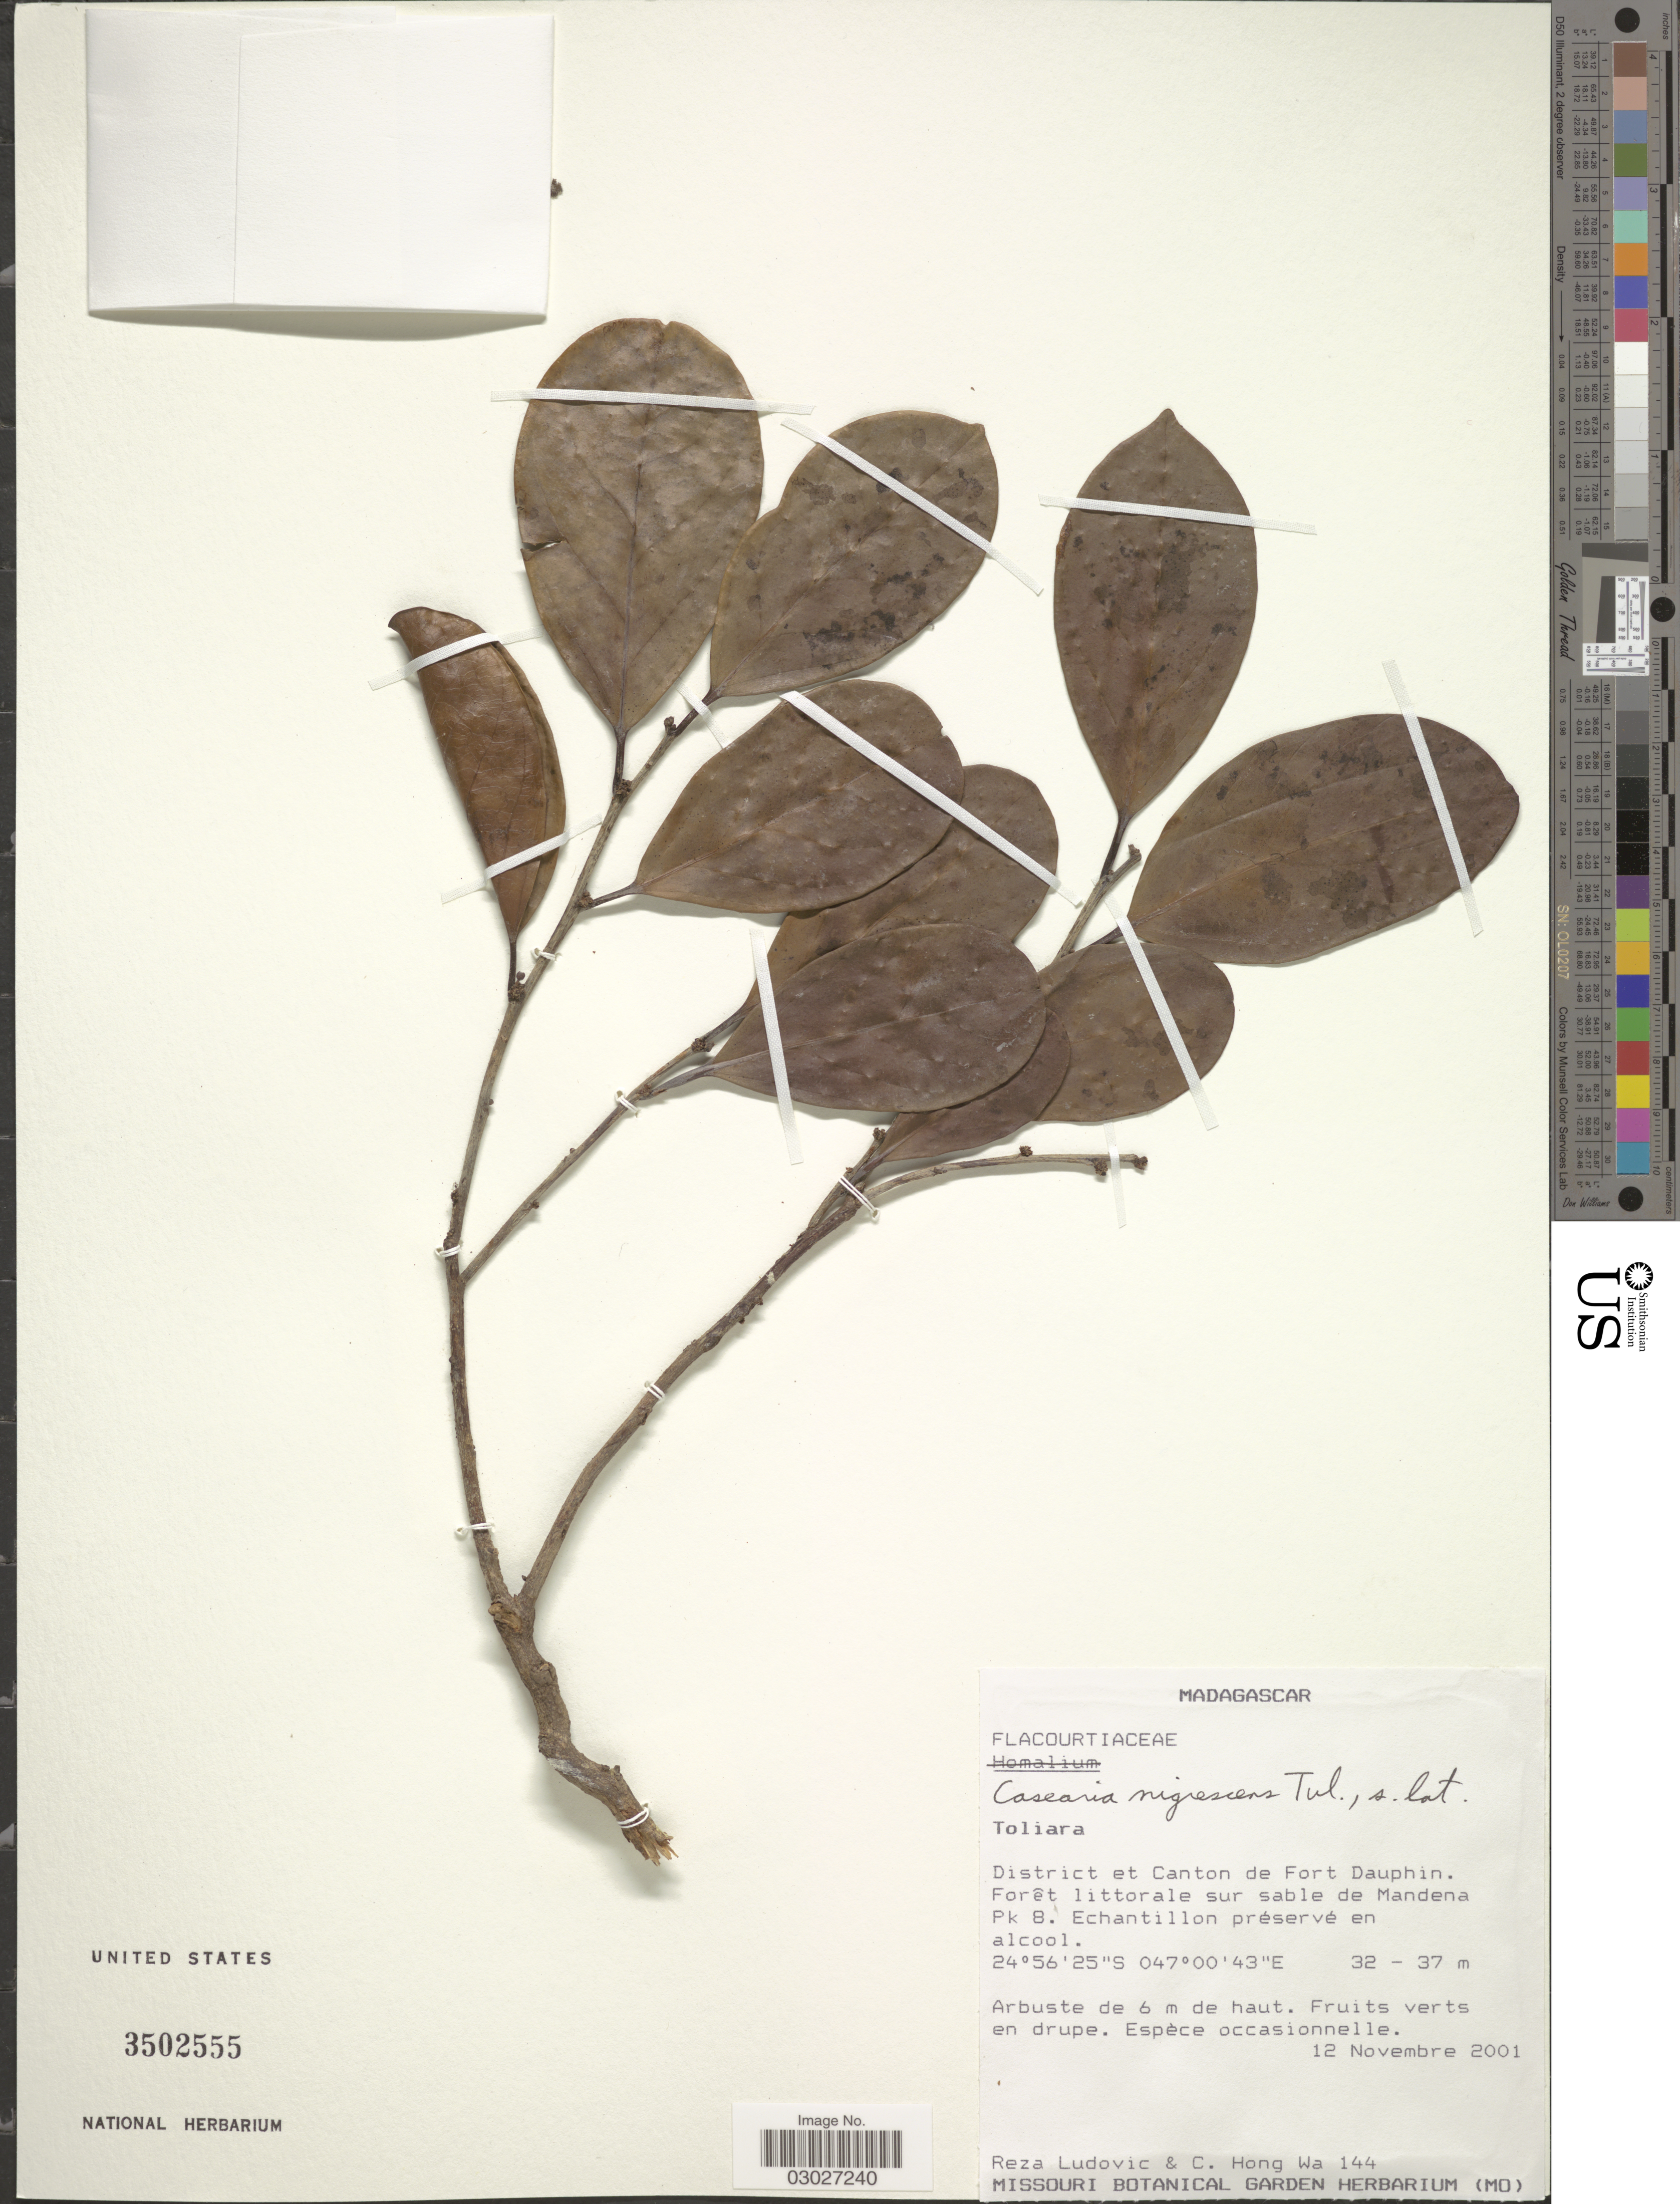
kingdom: Plantae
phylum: Tracheophyta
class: Magnoliopsida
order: Malpighiales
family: Salicaceae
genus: Casearia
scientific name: Casearia nigrescens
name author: Tul.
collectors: R. Ludovic & C. Hong-Wa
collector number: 144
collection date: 2001-11-12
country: Madagascar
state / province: Anosy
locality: District et Canton de Fort Dauphin. Forêt littorale sur sable de Mandena Pk 8.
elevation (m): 32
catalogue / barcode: US 3502555